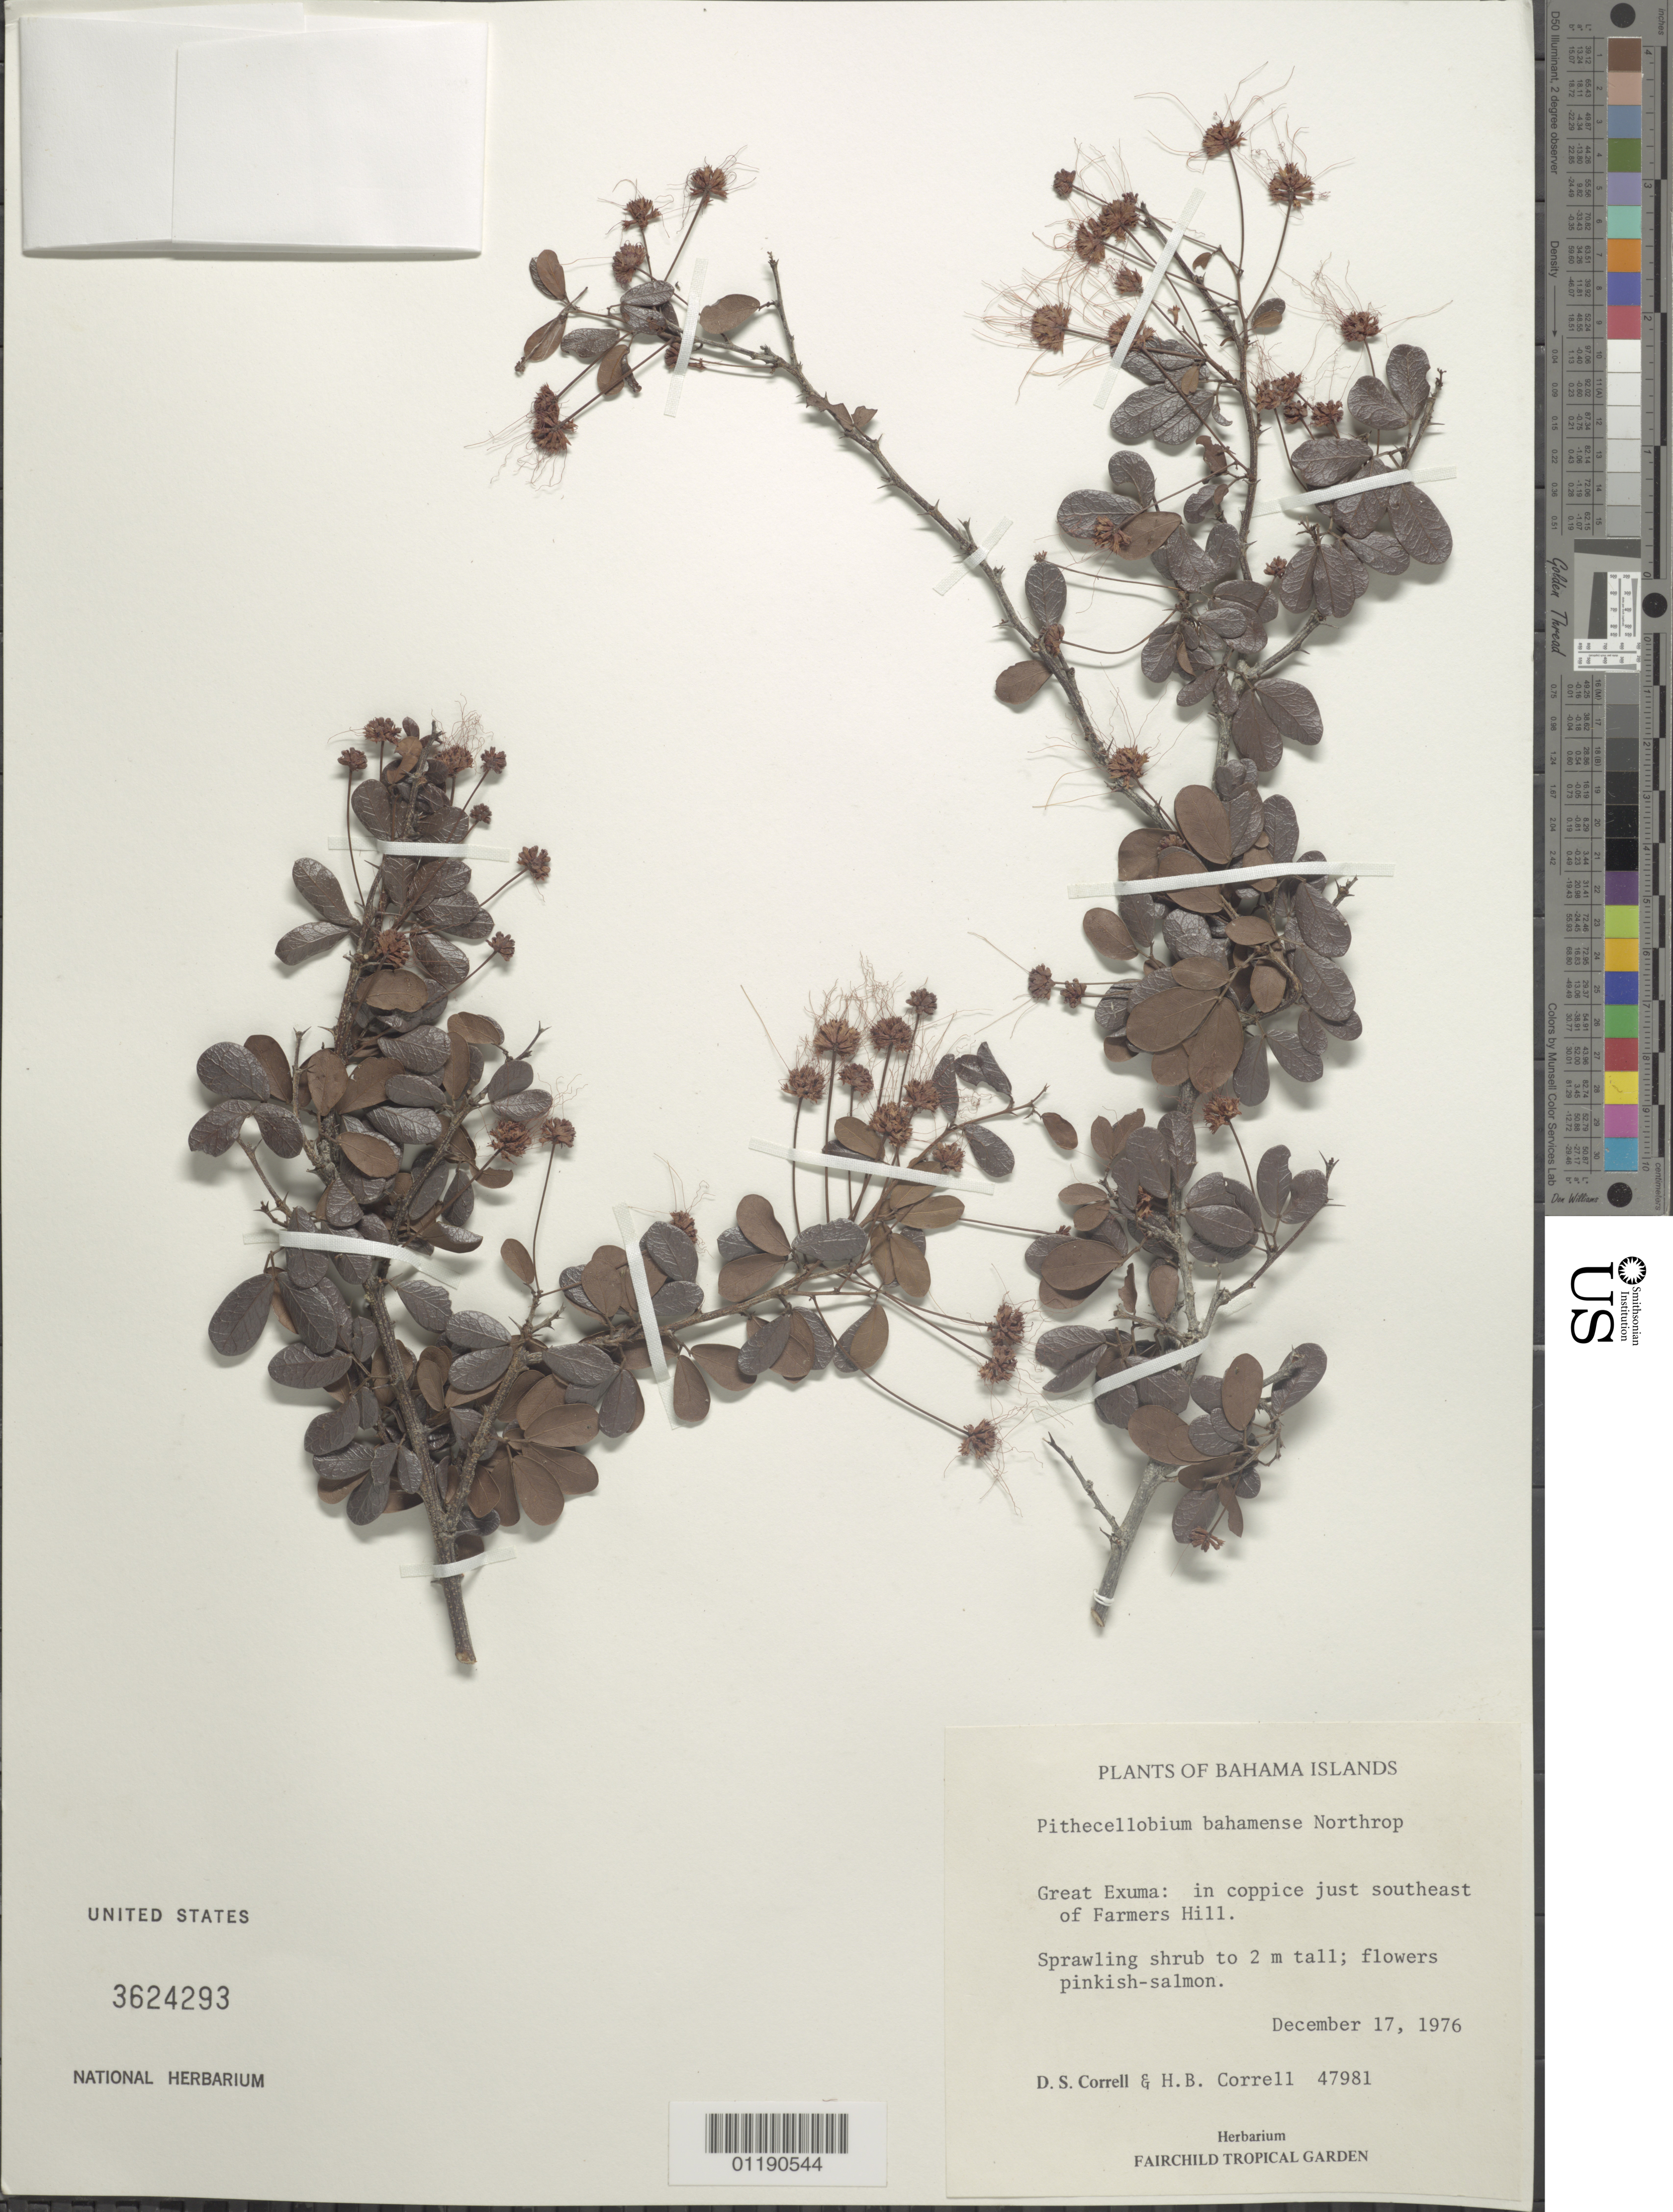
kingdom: Plantae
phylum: Tracheophyta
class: Magnoliopsida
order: Fabales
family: Fabaceae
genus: Pithecellobium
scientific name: Pithecellobium bahamense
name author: Northr.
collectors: D. S. Correll & H. Correll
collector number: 47981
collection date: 1976-12-17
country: Bahamas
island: Great Exuma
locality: Great Exuma: SE of Farmers Hill.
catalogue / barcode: US 3624293